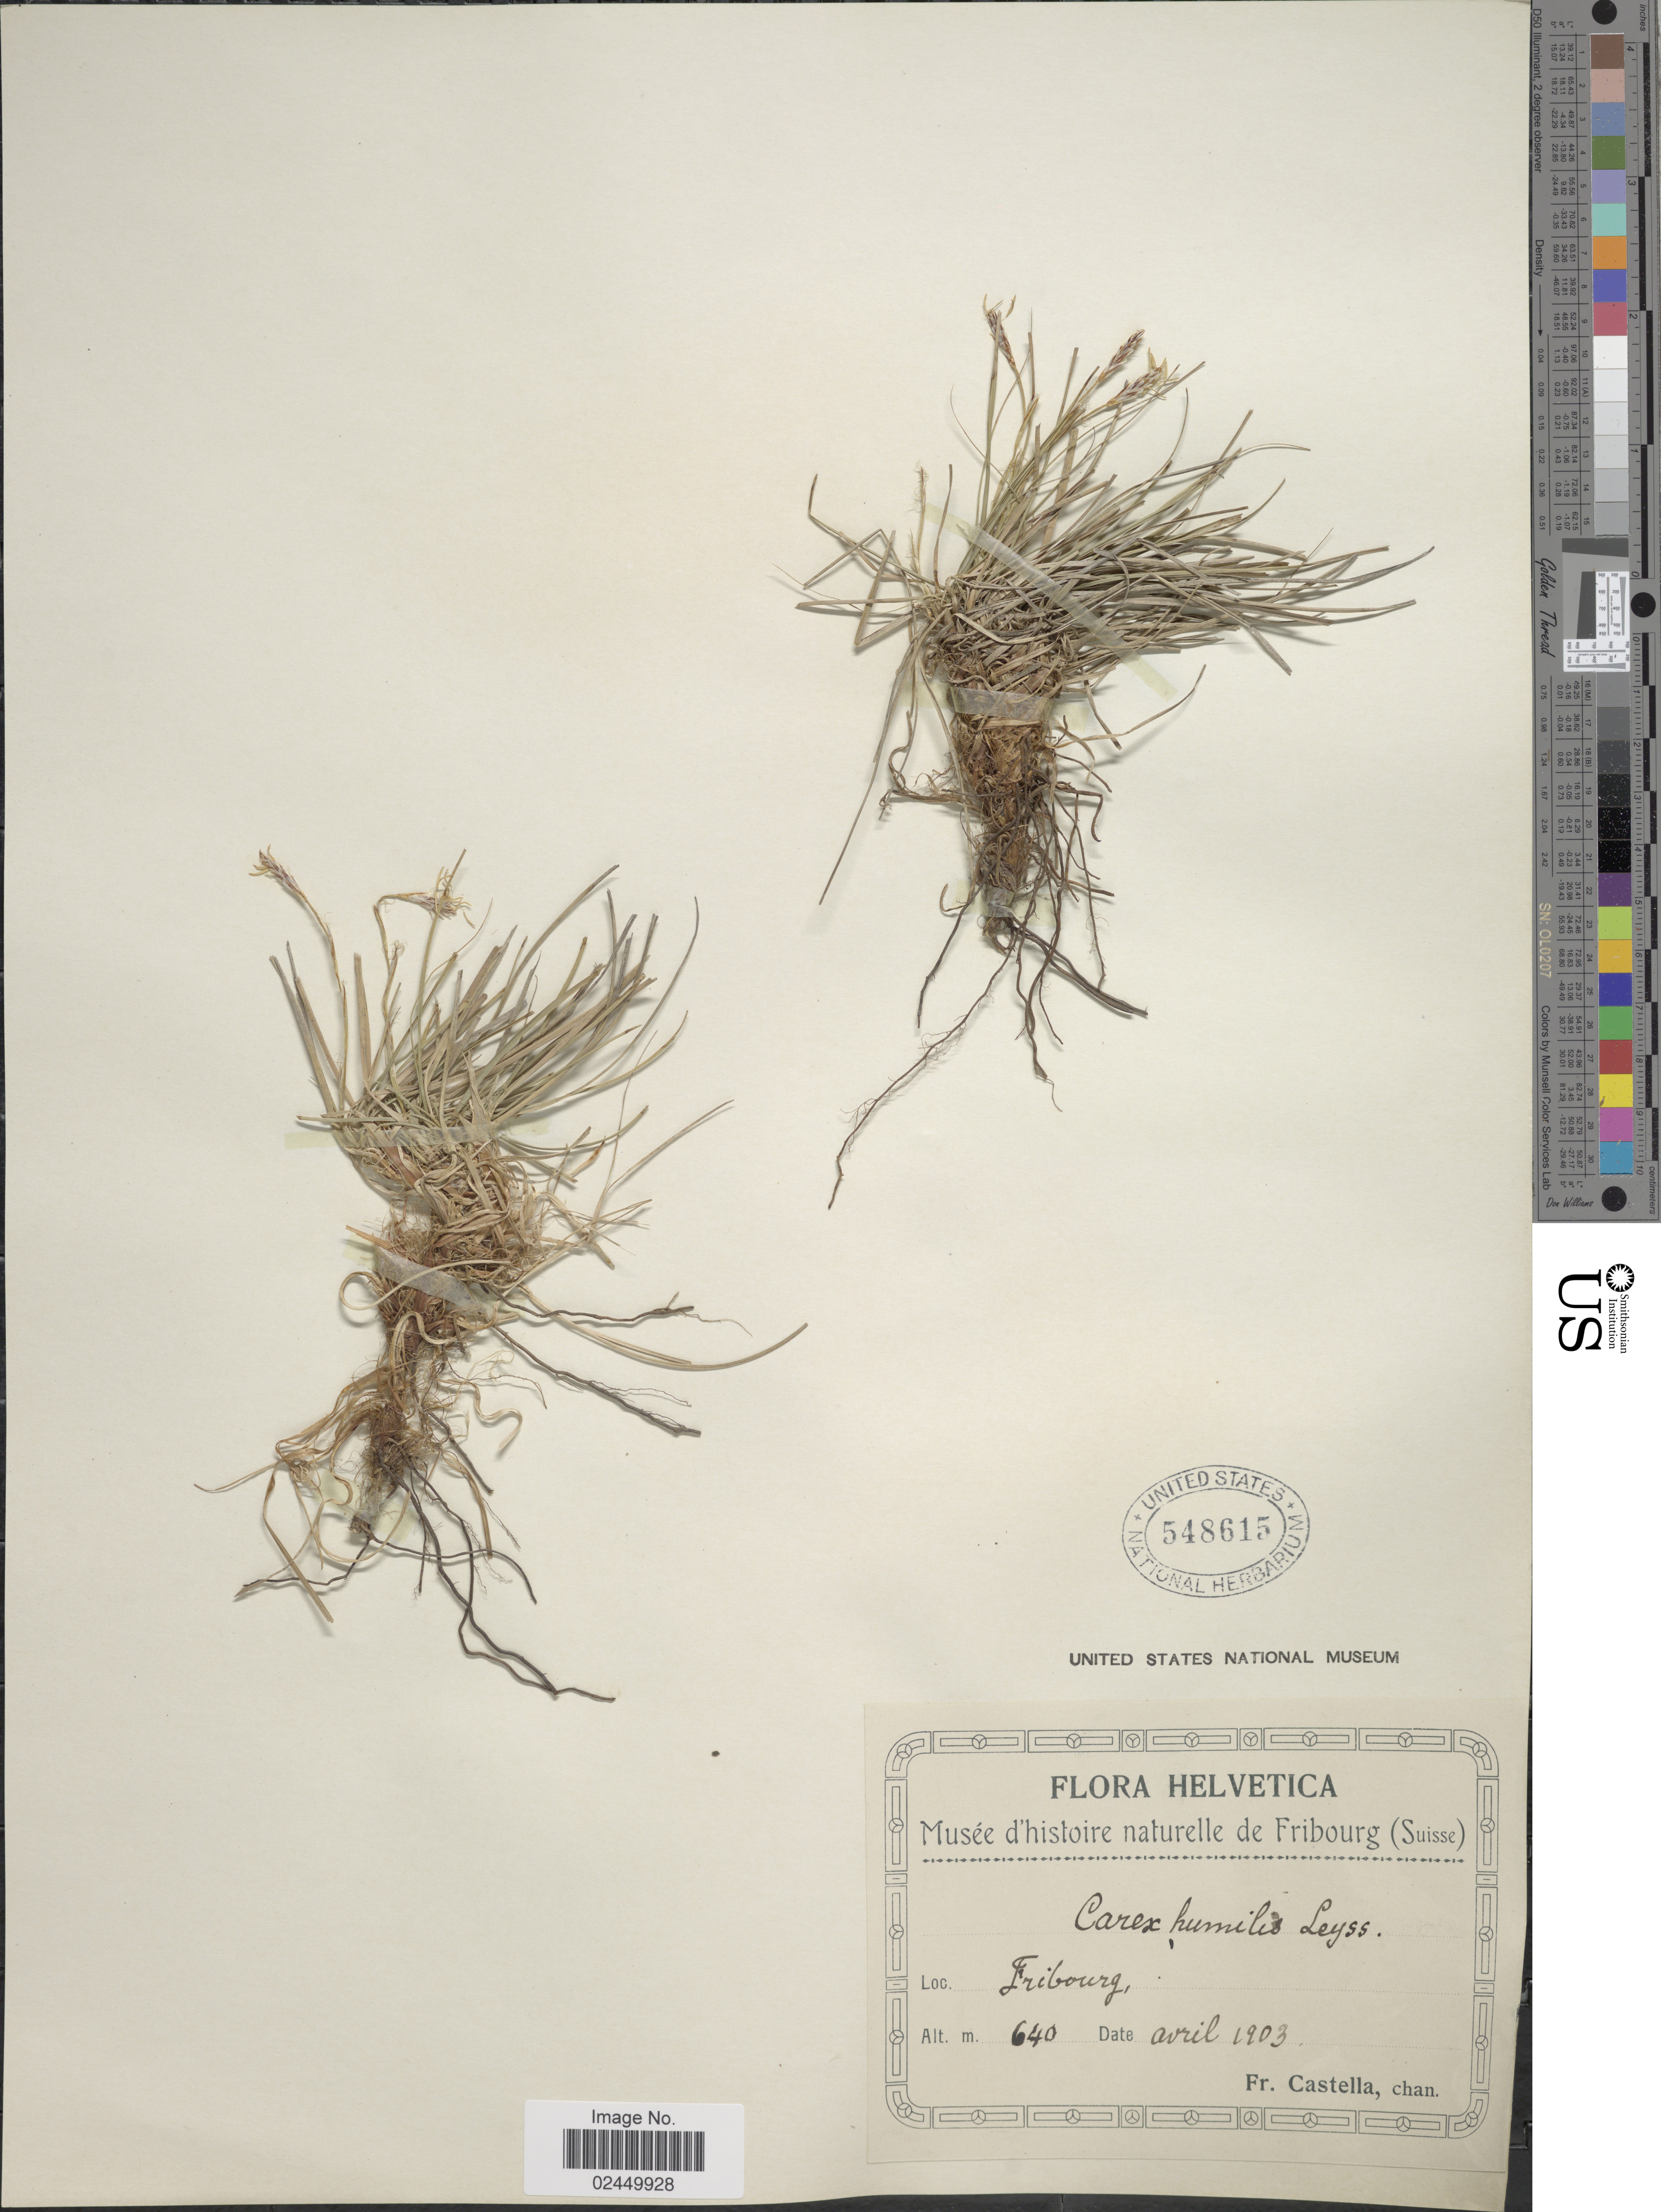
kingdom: Plantae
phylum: Tracheophyta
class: Liliopsida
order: Poales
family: Cyperaceae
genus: Carex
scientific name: Carex humilis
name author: Leyss.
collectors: Fr. Castella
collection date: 1903-04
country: Switzerland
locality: Helvetica. Fribourg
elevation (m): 640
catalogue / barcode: US 548615